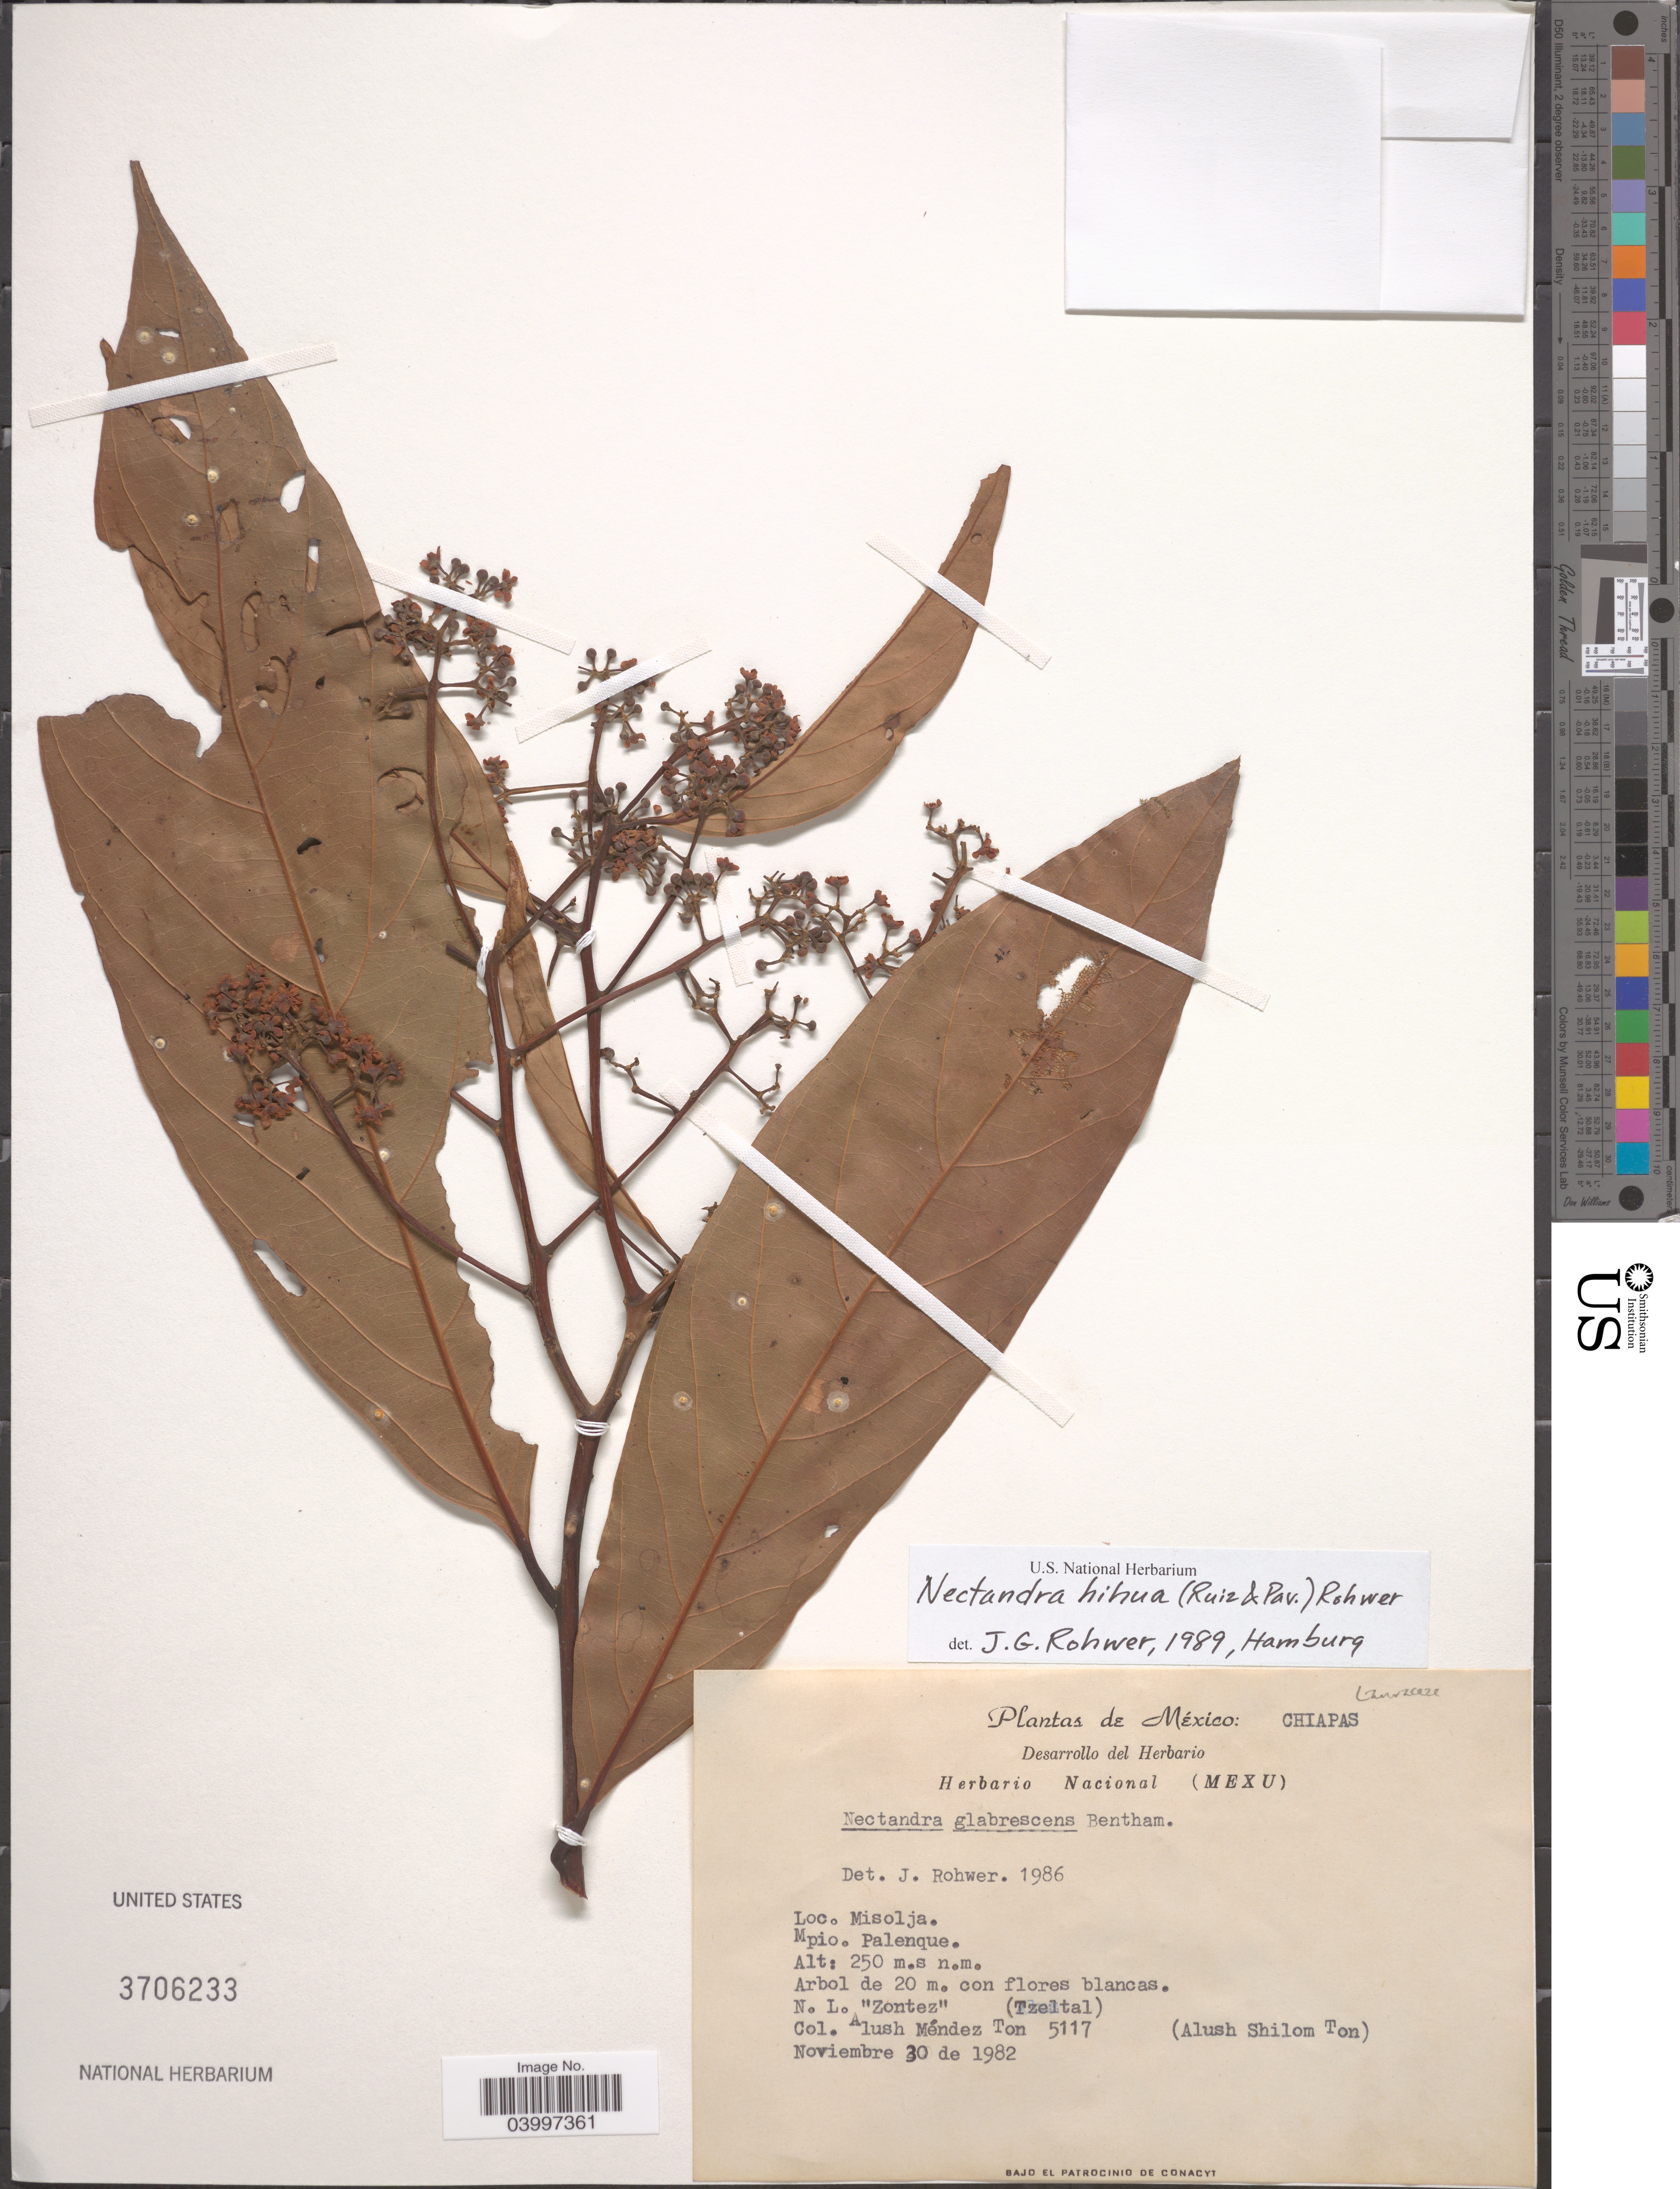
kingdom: Plantae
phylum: Tracheophyta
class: Magnoliopsida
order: Laurales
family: Lauraceae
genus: Nectandra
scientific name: Nectandra hihua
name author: (Ruiz & Pav.) Rohwer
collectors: A. Méndez Ton & A. M. Ton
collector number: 5117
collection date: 1982-11-30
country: Mexico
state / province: Chiapas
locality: Misolja. Mpio. Palenque.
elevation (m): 250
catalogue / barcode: US 3706233